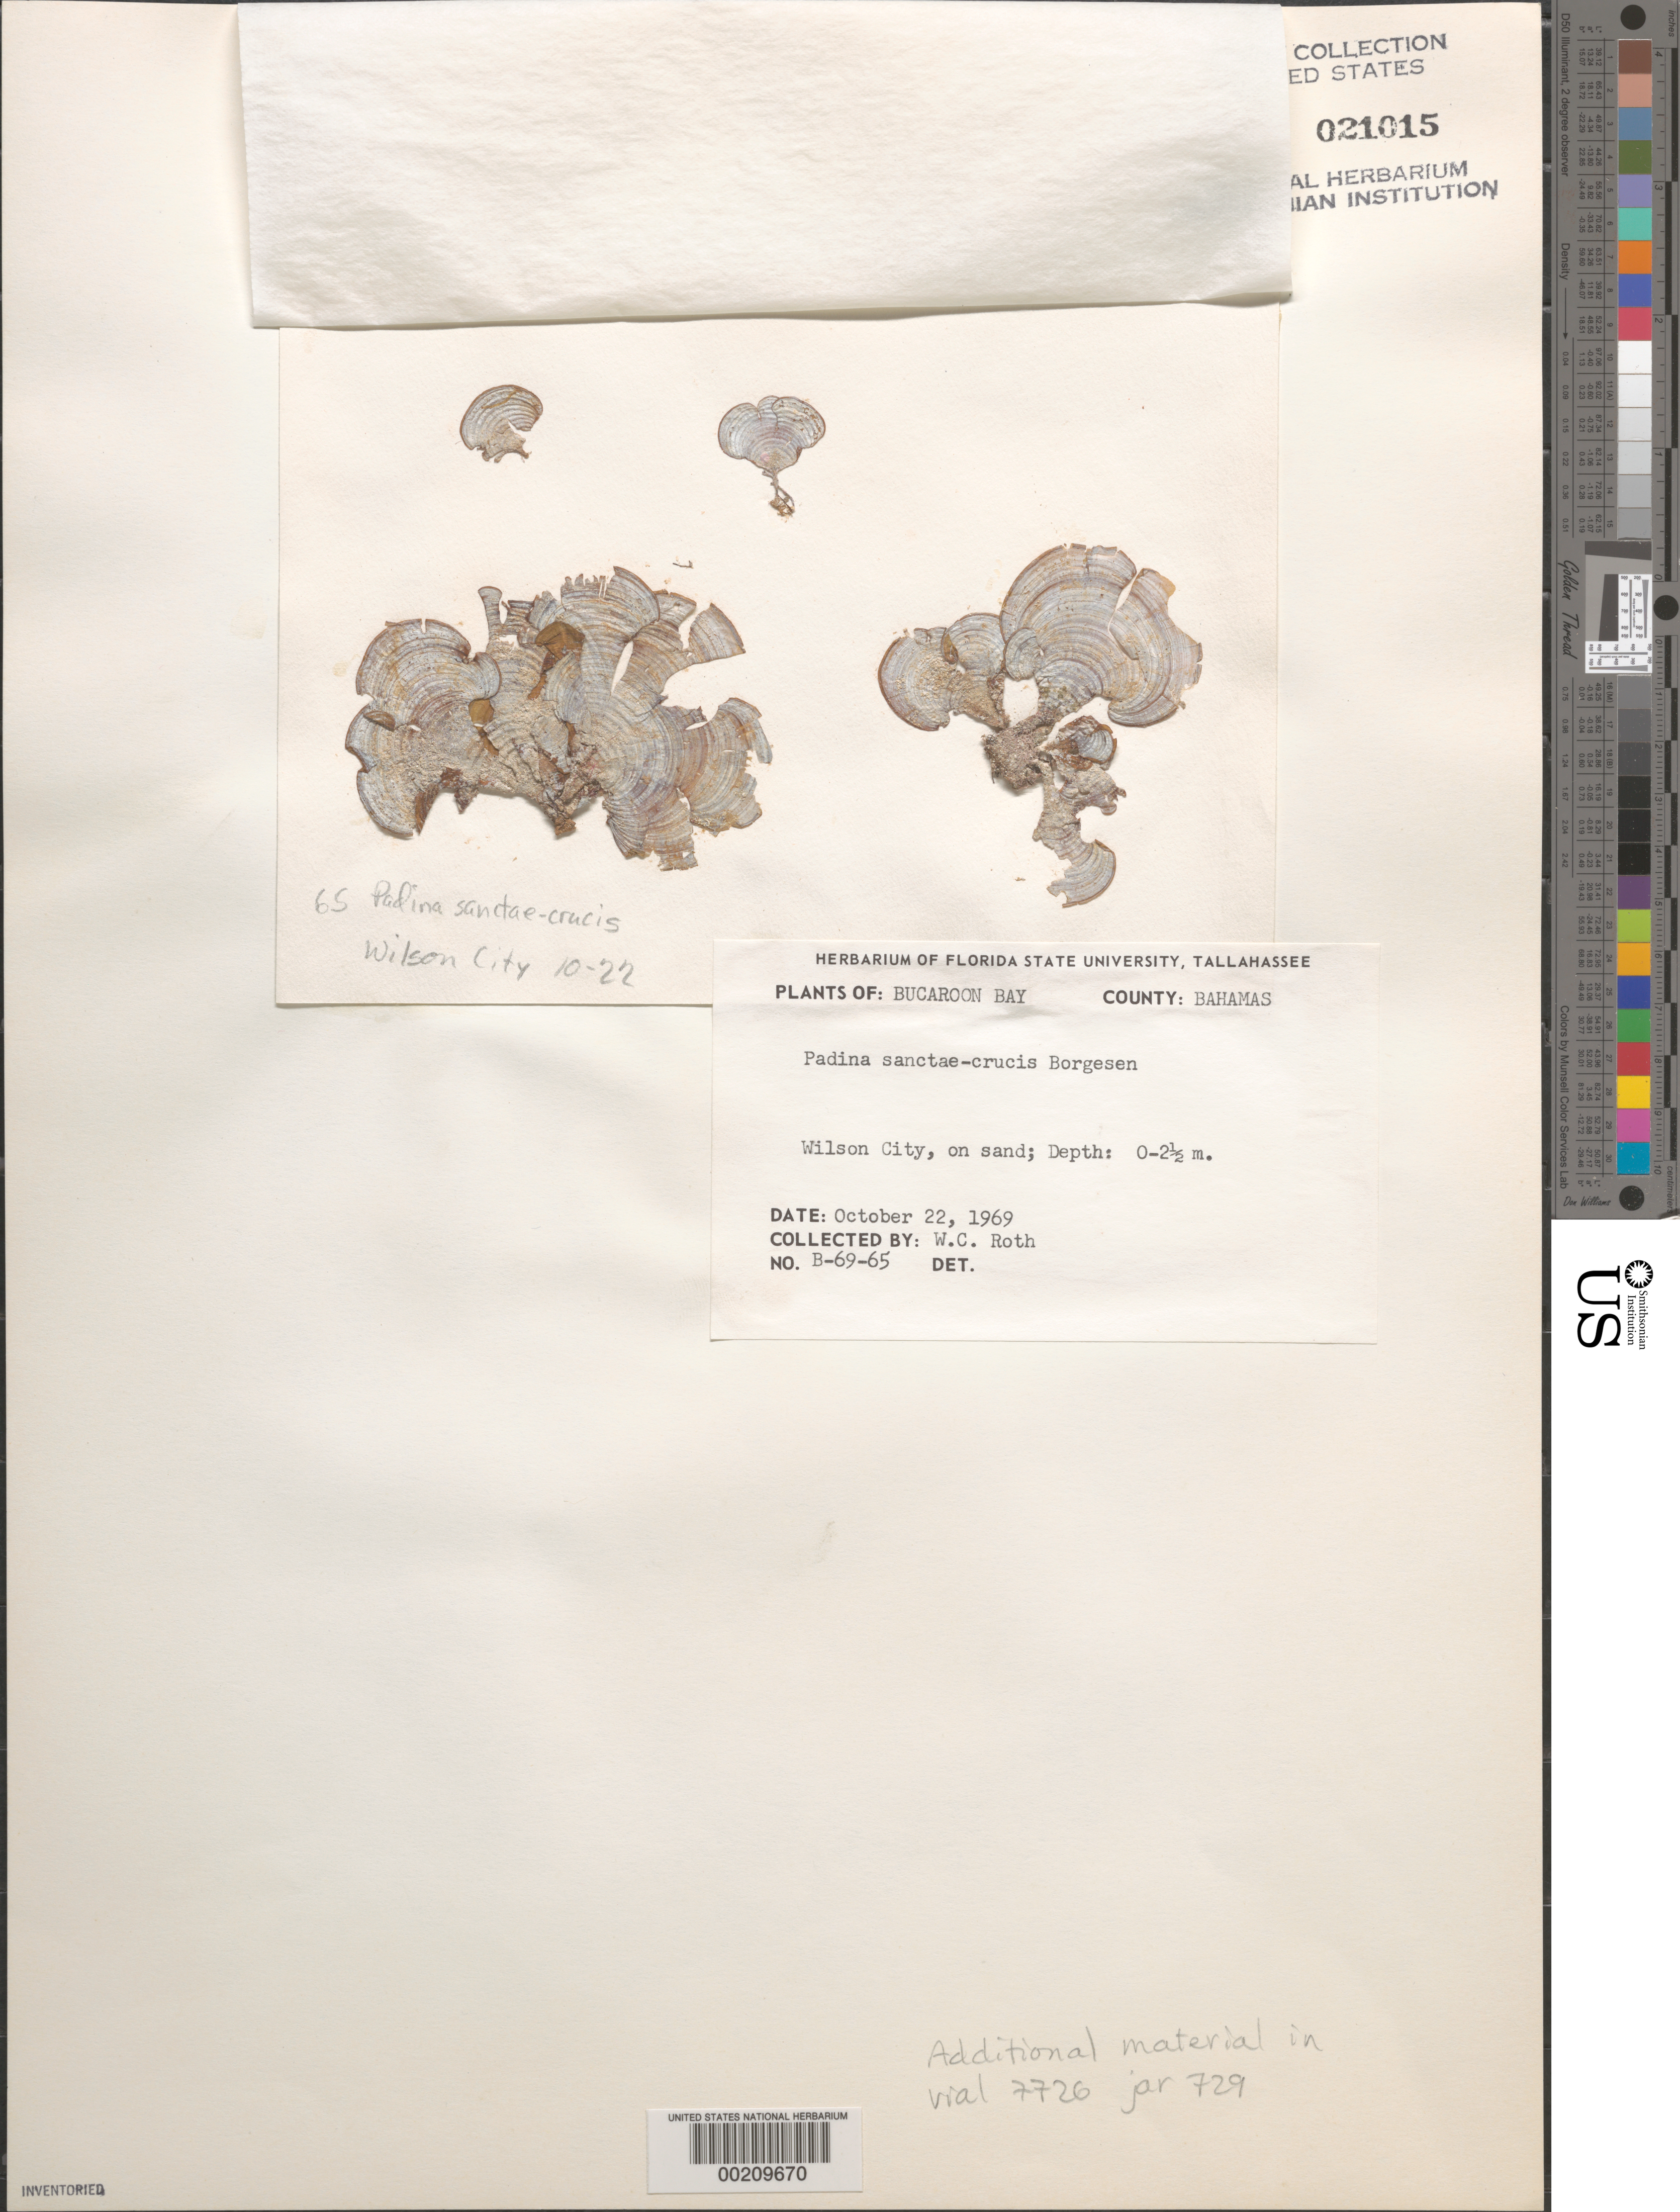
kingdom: Chromista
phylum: Ochrophyta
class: Phaeophyceae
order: Dictyotales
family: Dictyotaceae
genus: Padina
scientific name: Padina sanctae-crucis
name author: Børgesen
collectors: W. C. Roth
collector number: B-69-65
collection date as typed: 22 Oct 1969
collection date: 1969-10-22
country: Bahamas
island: Great Abaco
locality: Wilson City, Buckaroon Bay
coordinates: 26 22'00" N, 77 02'00" W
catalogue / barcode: US 21015